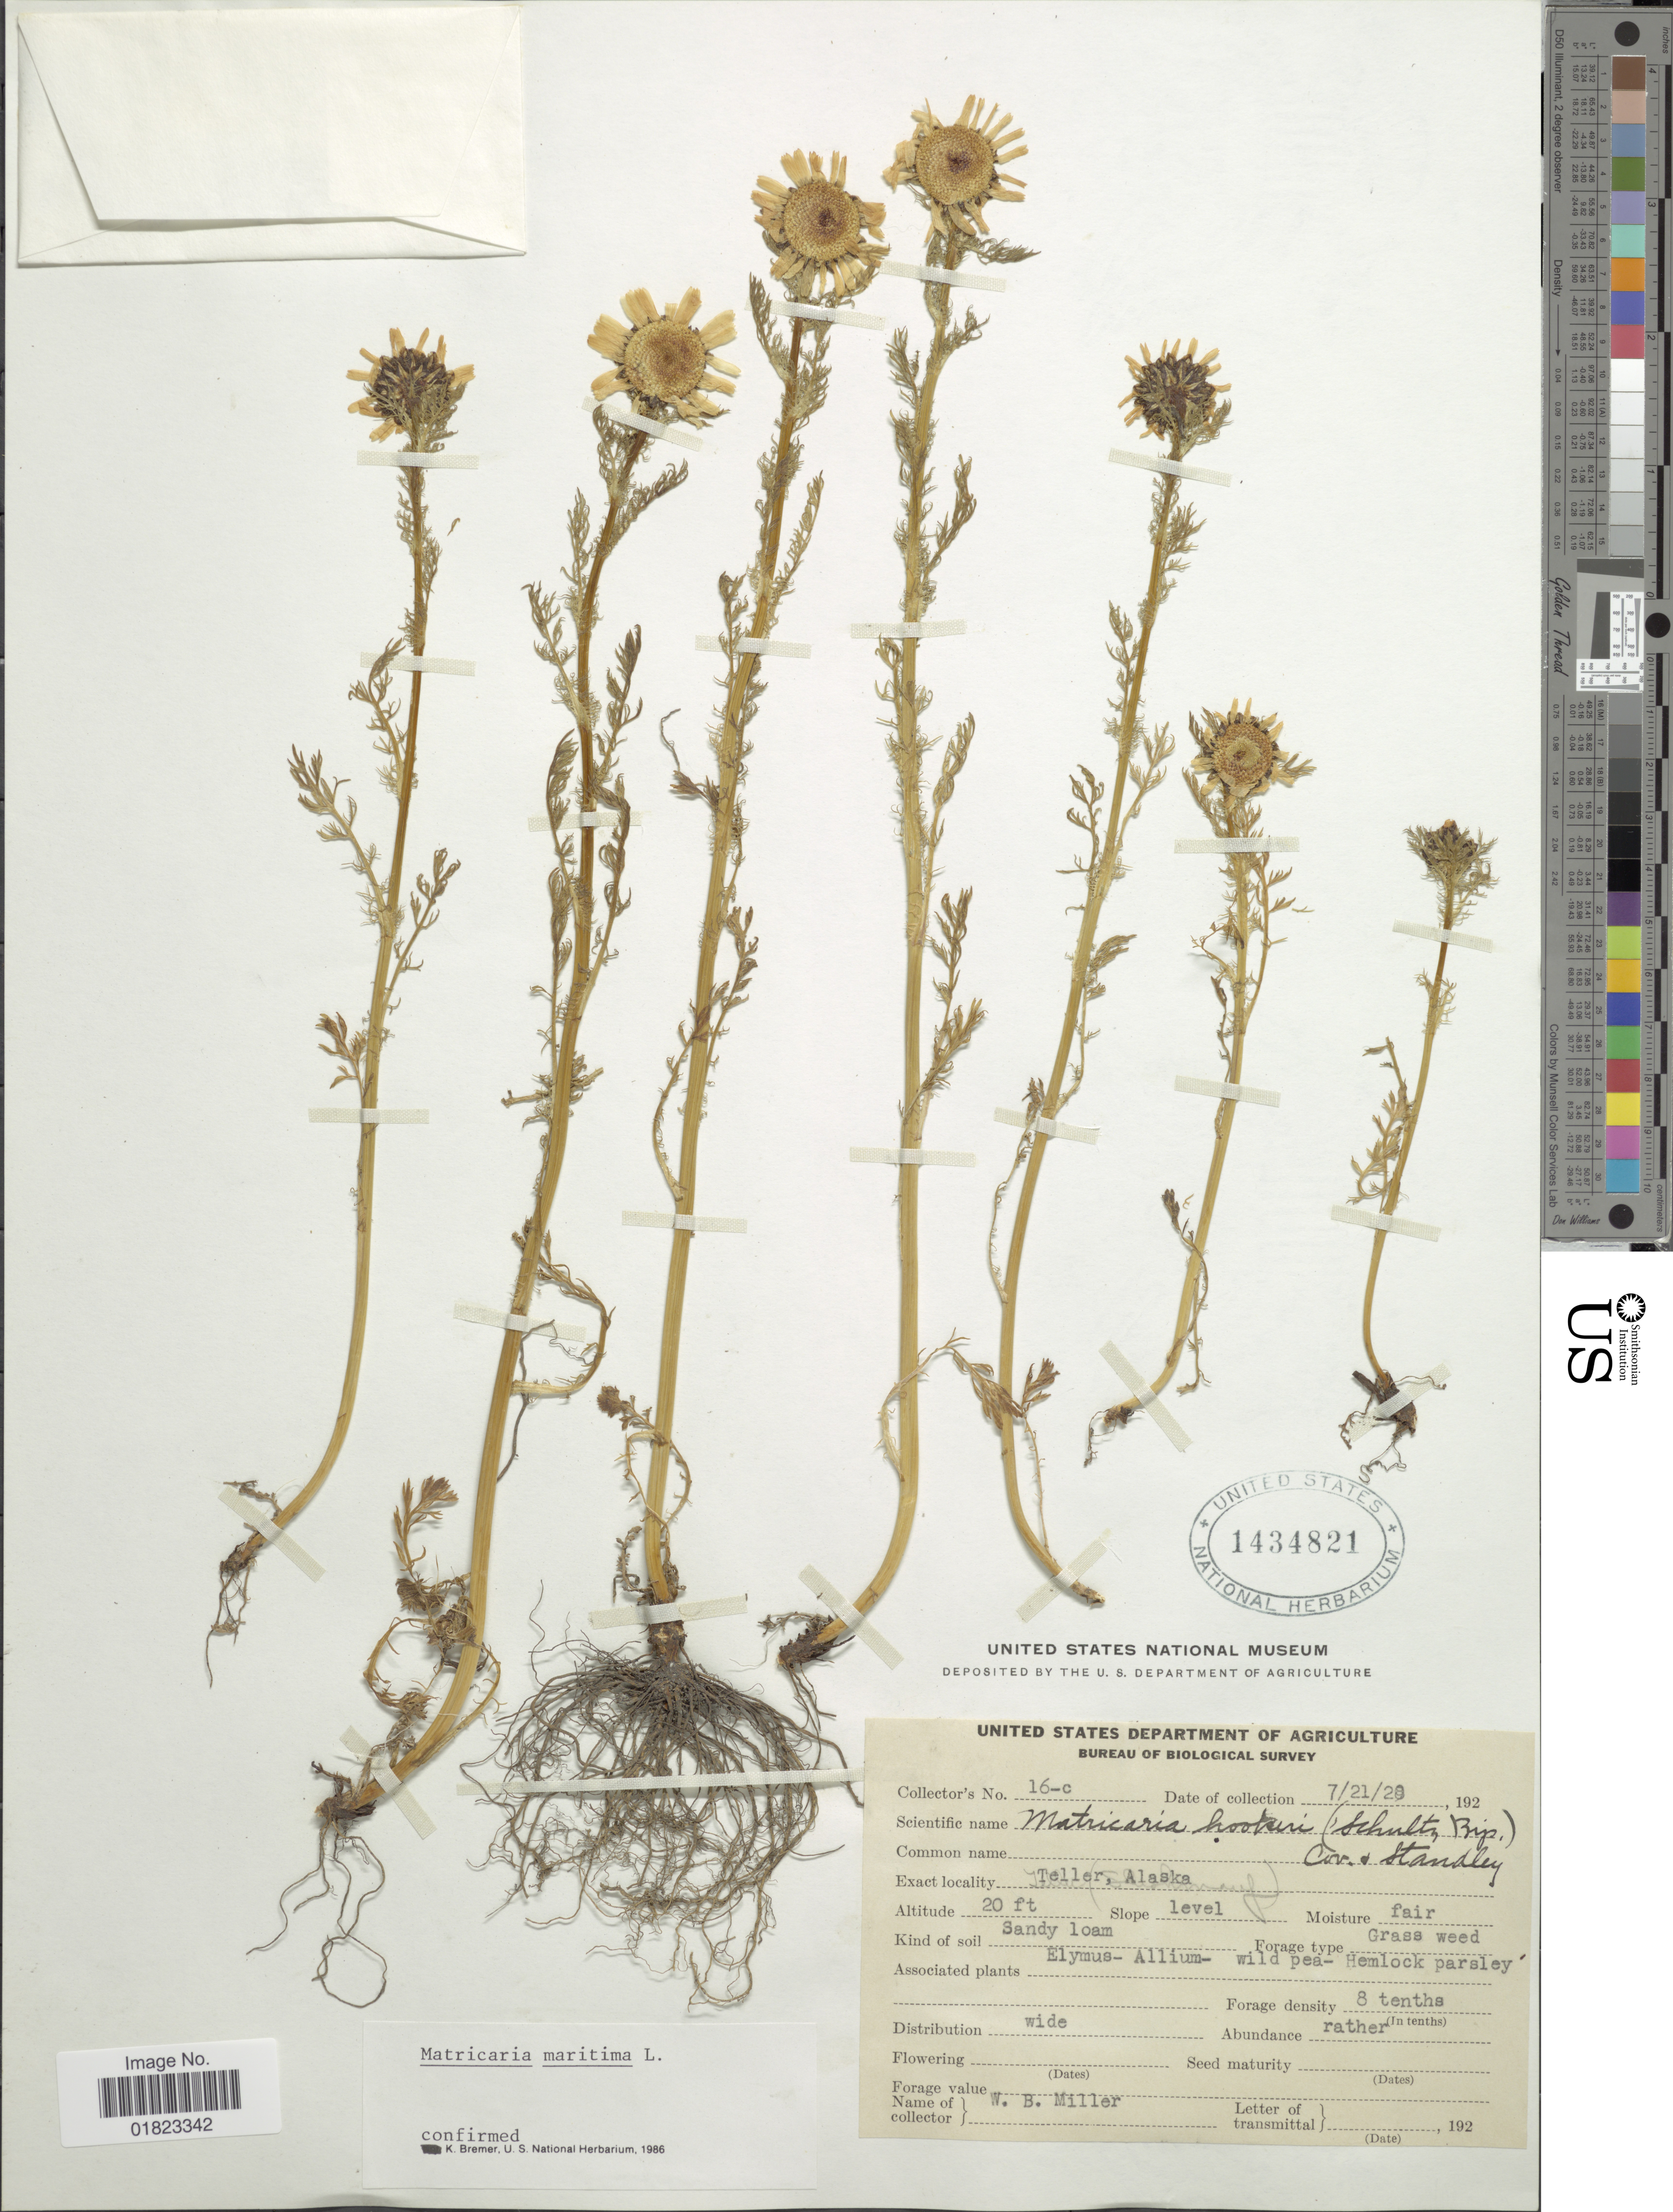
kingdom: Plantae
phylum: Tracheophyta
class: Magnoliopsida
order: Asterales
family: Asteraceae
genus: Tripleurospermum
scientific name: Tripleurospermum maritimum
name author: (L.) W.D.J. Koch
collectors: W. Miller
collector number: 16-c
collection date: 1920-07-21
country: United States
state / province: Alaska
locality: Teller, Alaska.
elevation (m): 6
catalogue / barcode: US 1434821